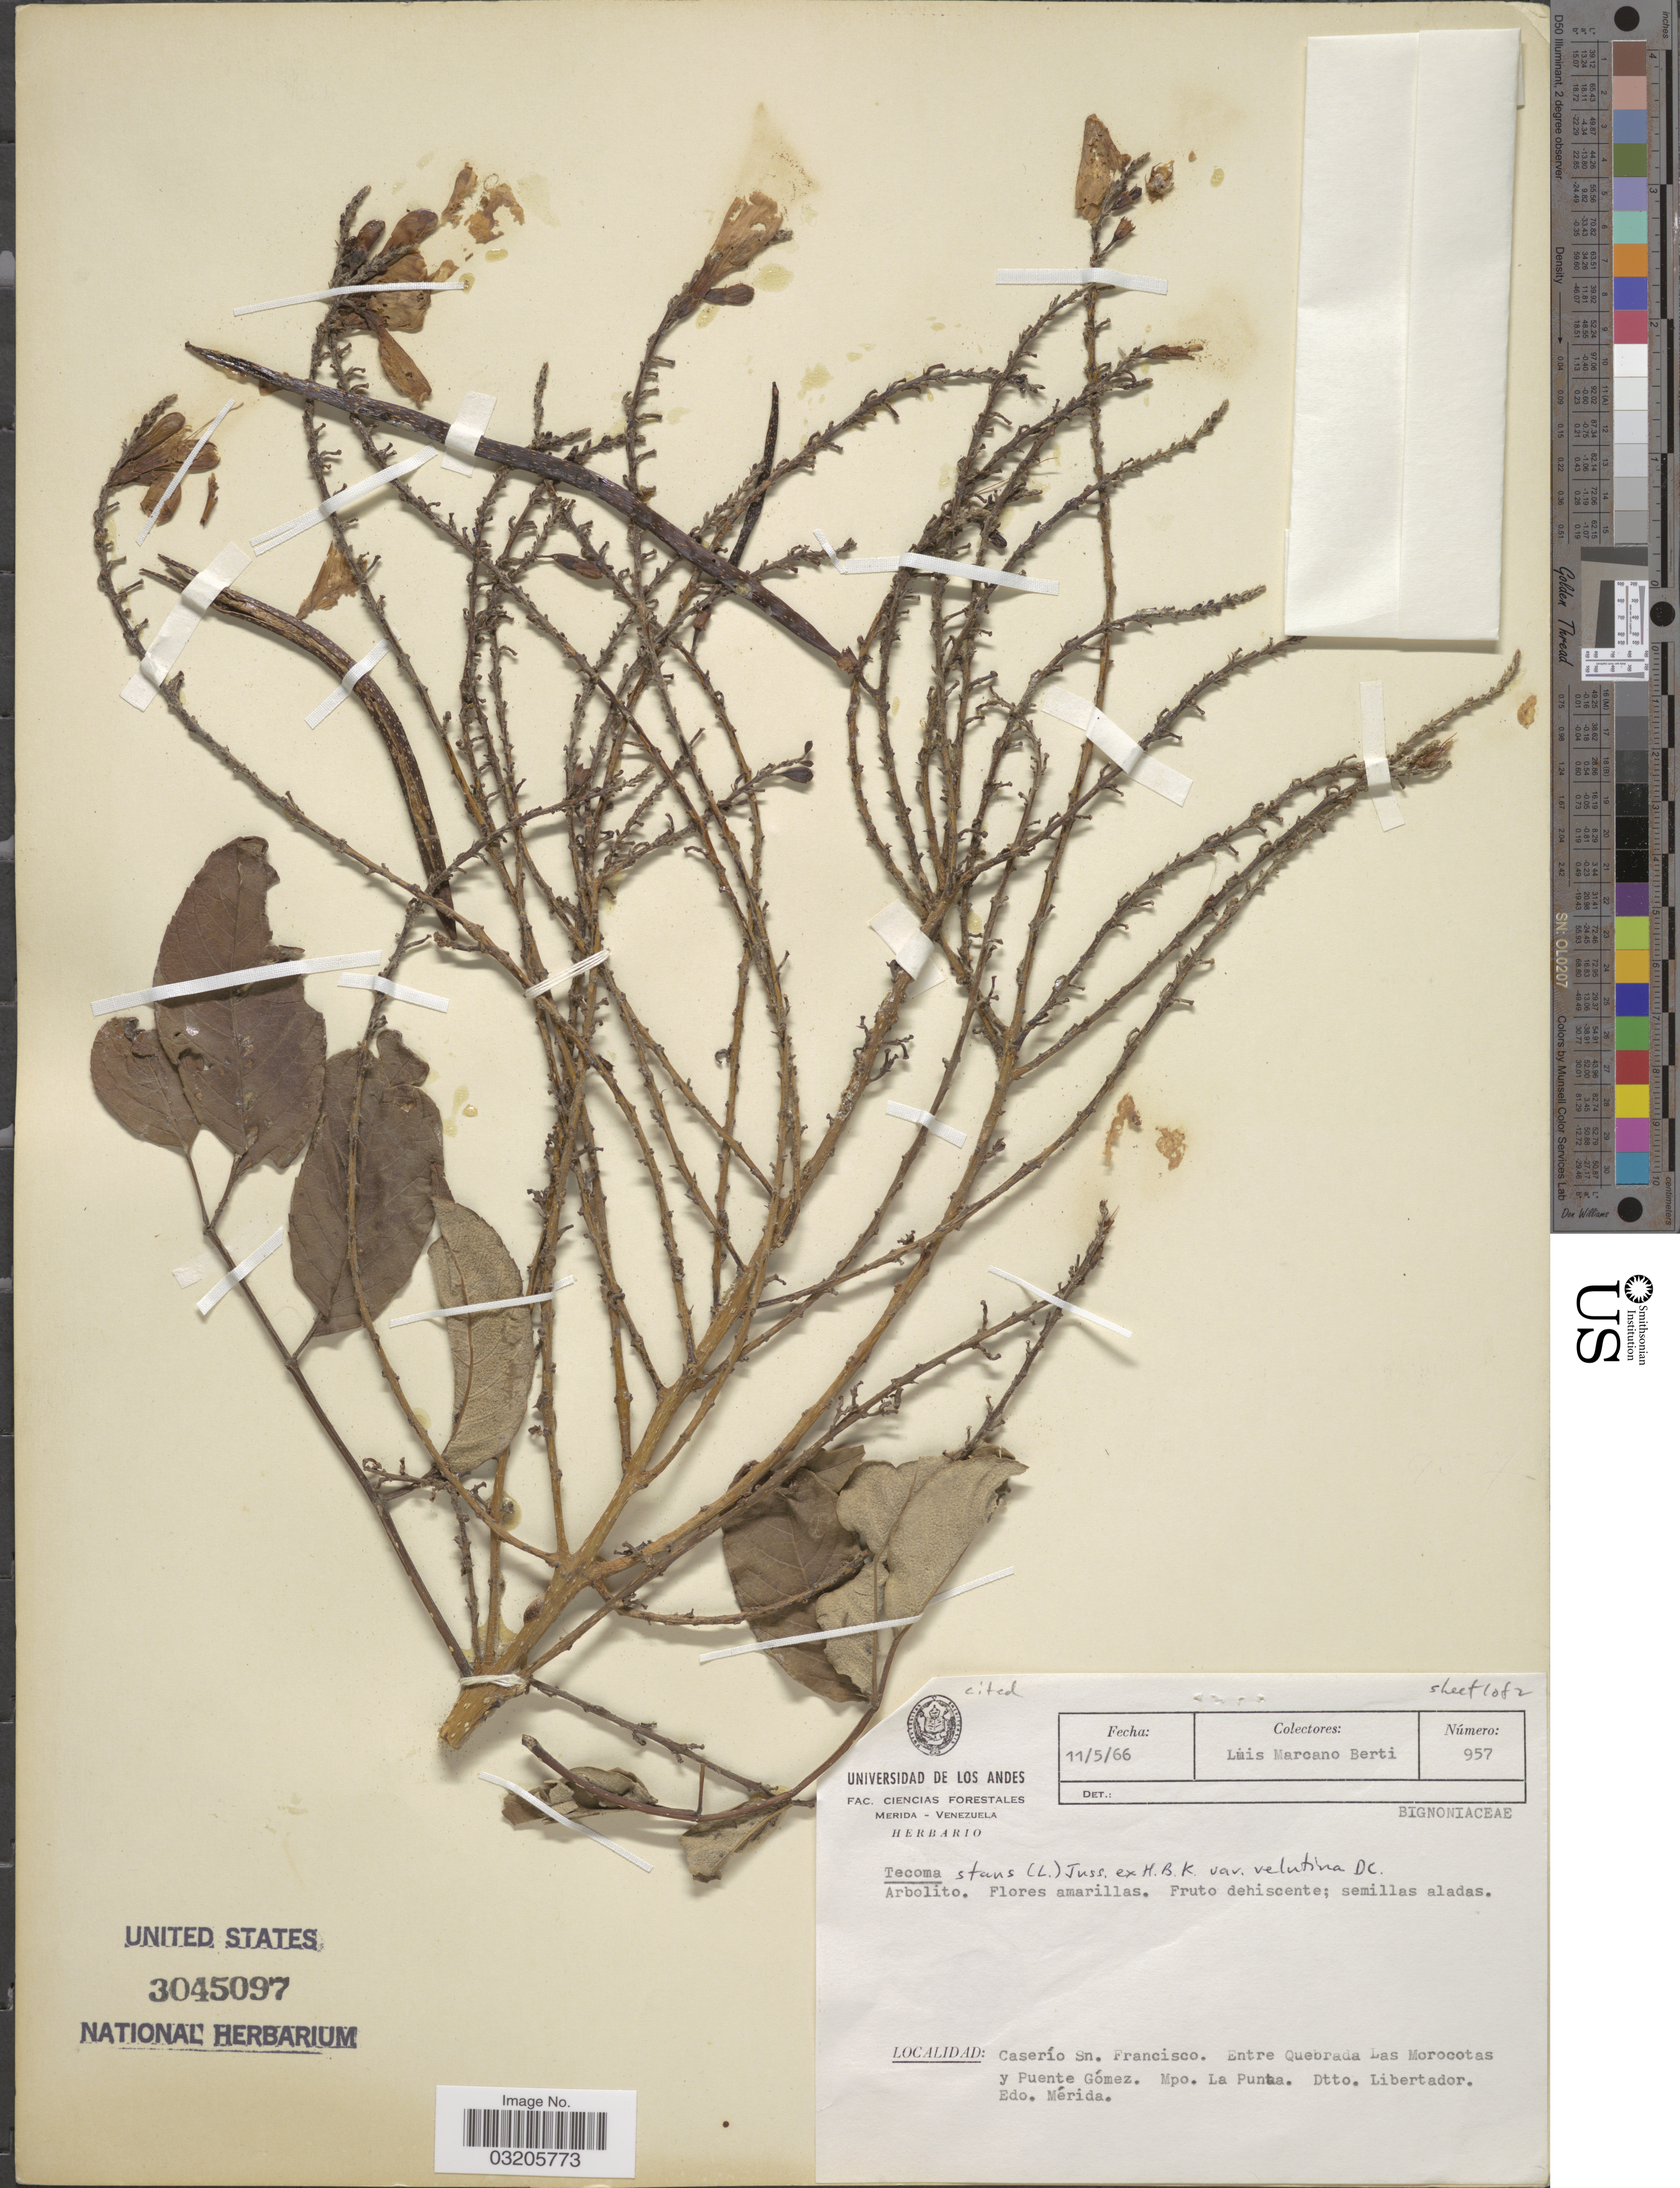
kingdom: Plantae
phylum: Tracheophyta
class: Magnoliopsida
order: Lamiales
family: Bignoniaceae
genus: Tecoma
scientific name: Tecoma stans var. velutina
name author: DC.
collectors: L. Marcano-Berti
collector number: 957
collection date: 1966-05-11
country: Venezuela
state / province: Mérida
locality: Caserío Sn. Francisco. Entre Quebrada Las Morocotas y Puente Gómez. Mpo. La Punta. Dtto. Libertador.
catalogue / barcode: US 3045097